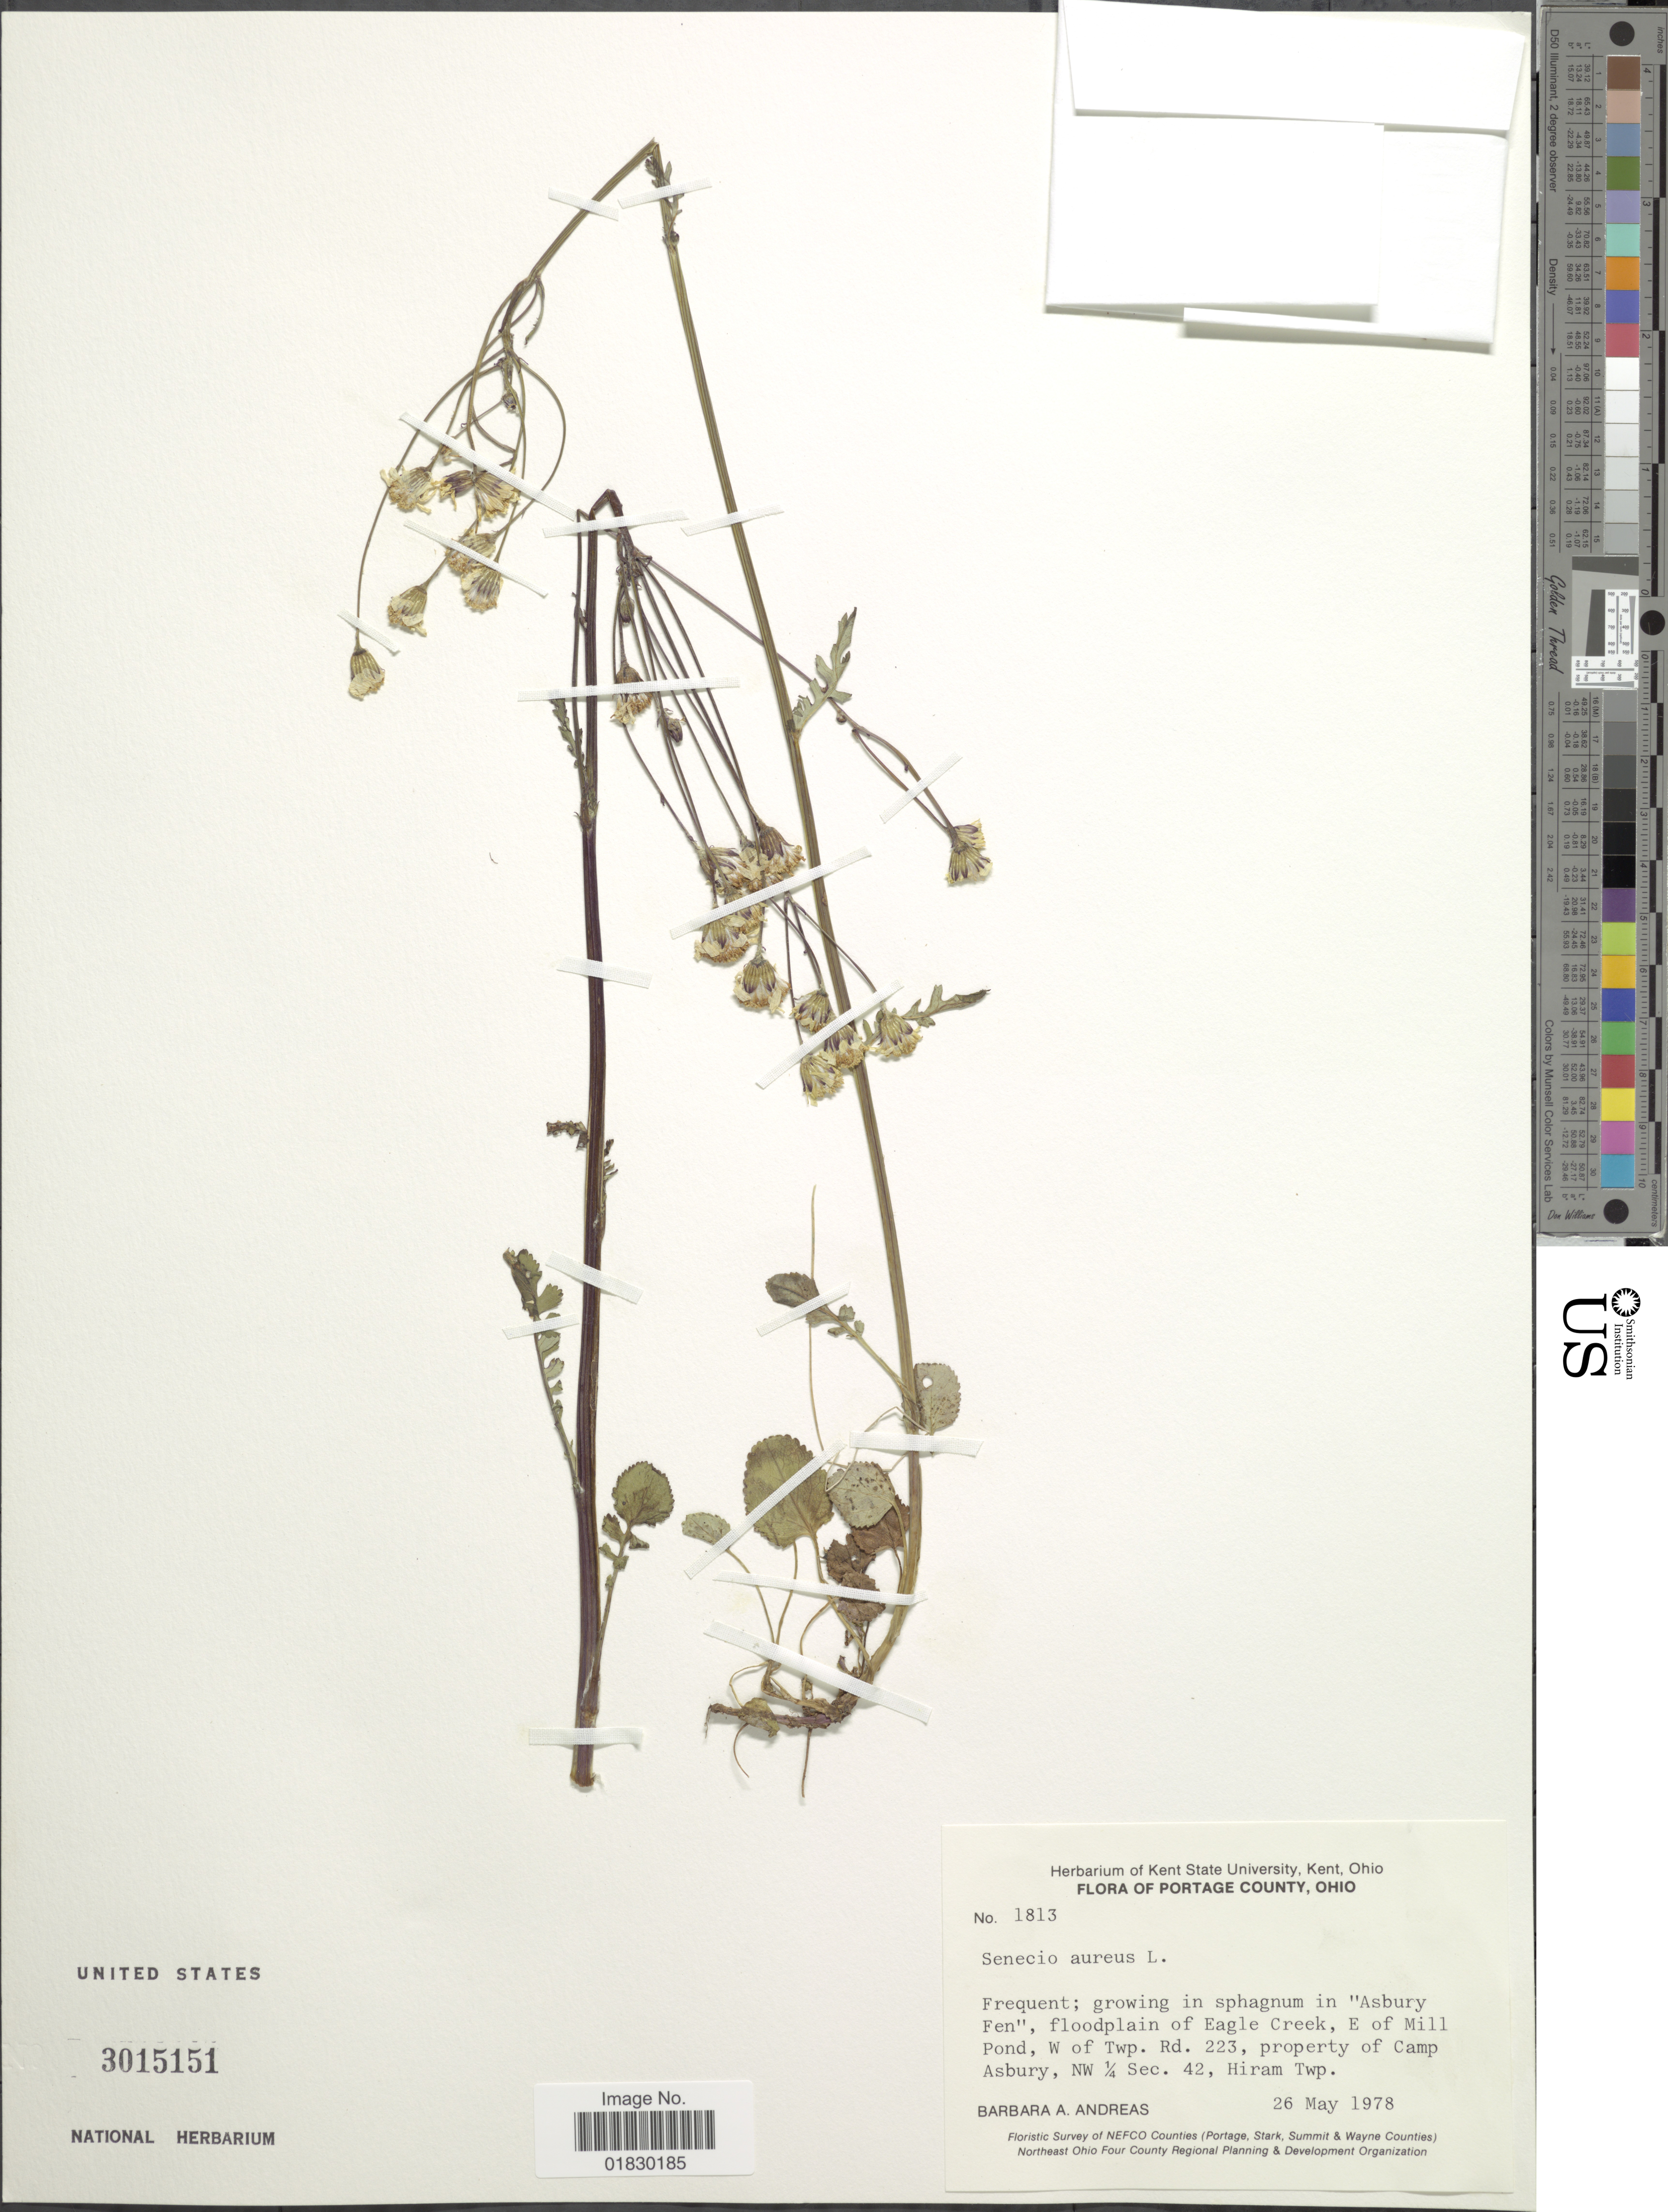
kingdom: Plantae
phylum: Tracheophyta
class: Magnoliopsida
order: Asterales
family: Asteraceae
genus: Packera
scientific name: Packera aurea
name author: (L.) Á. Löve & D. Löve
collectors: B. A. Andreas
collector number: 1813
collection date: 1978-05-26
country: United States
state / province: Ohio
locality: Portage County, Ohio, Floodplain of Eagle Creek, E of Mill Pond, W of Twp, Rd. 223, property of Camp Asbury, NW ¼ Sec. 42, Hiram Twp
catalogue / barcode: US 3015151